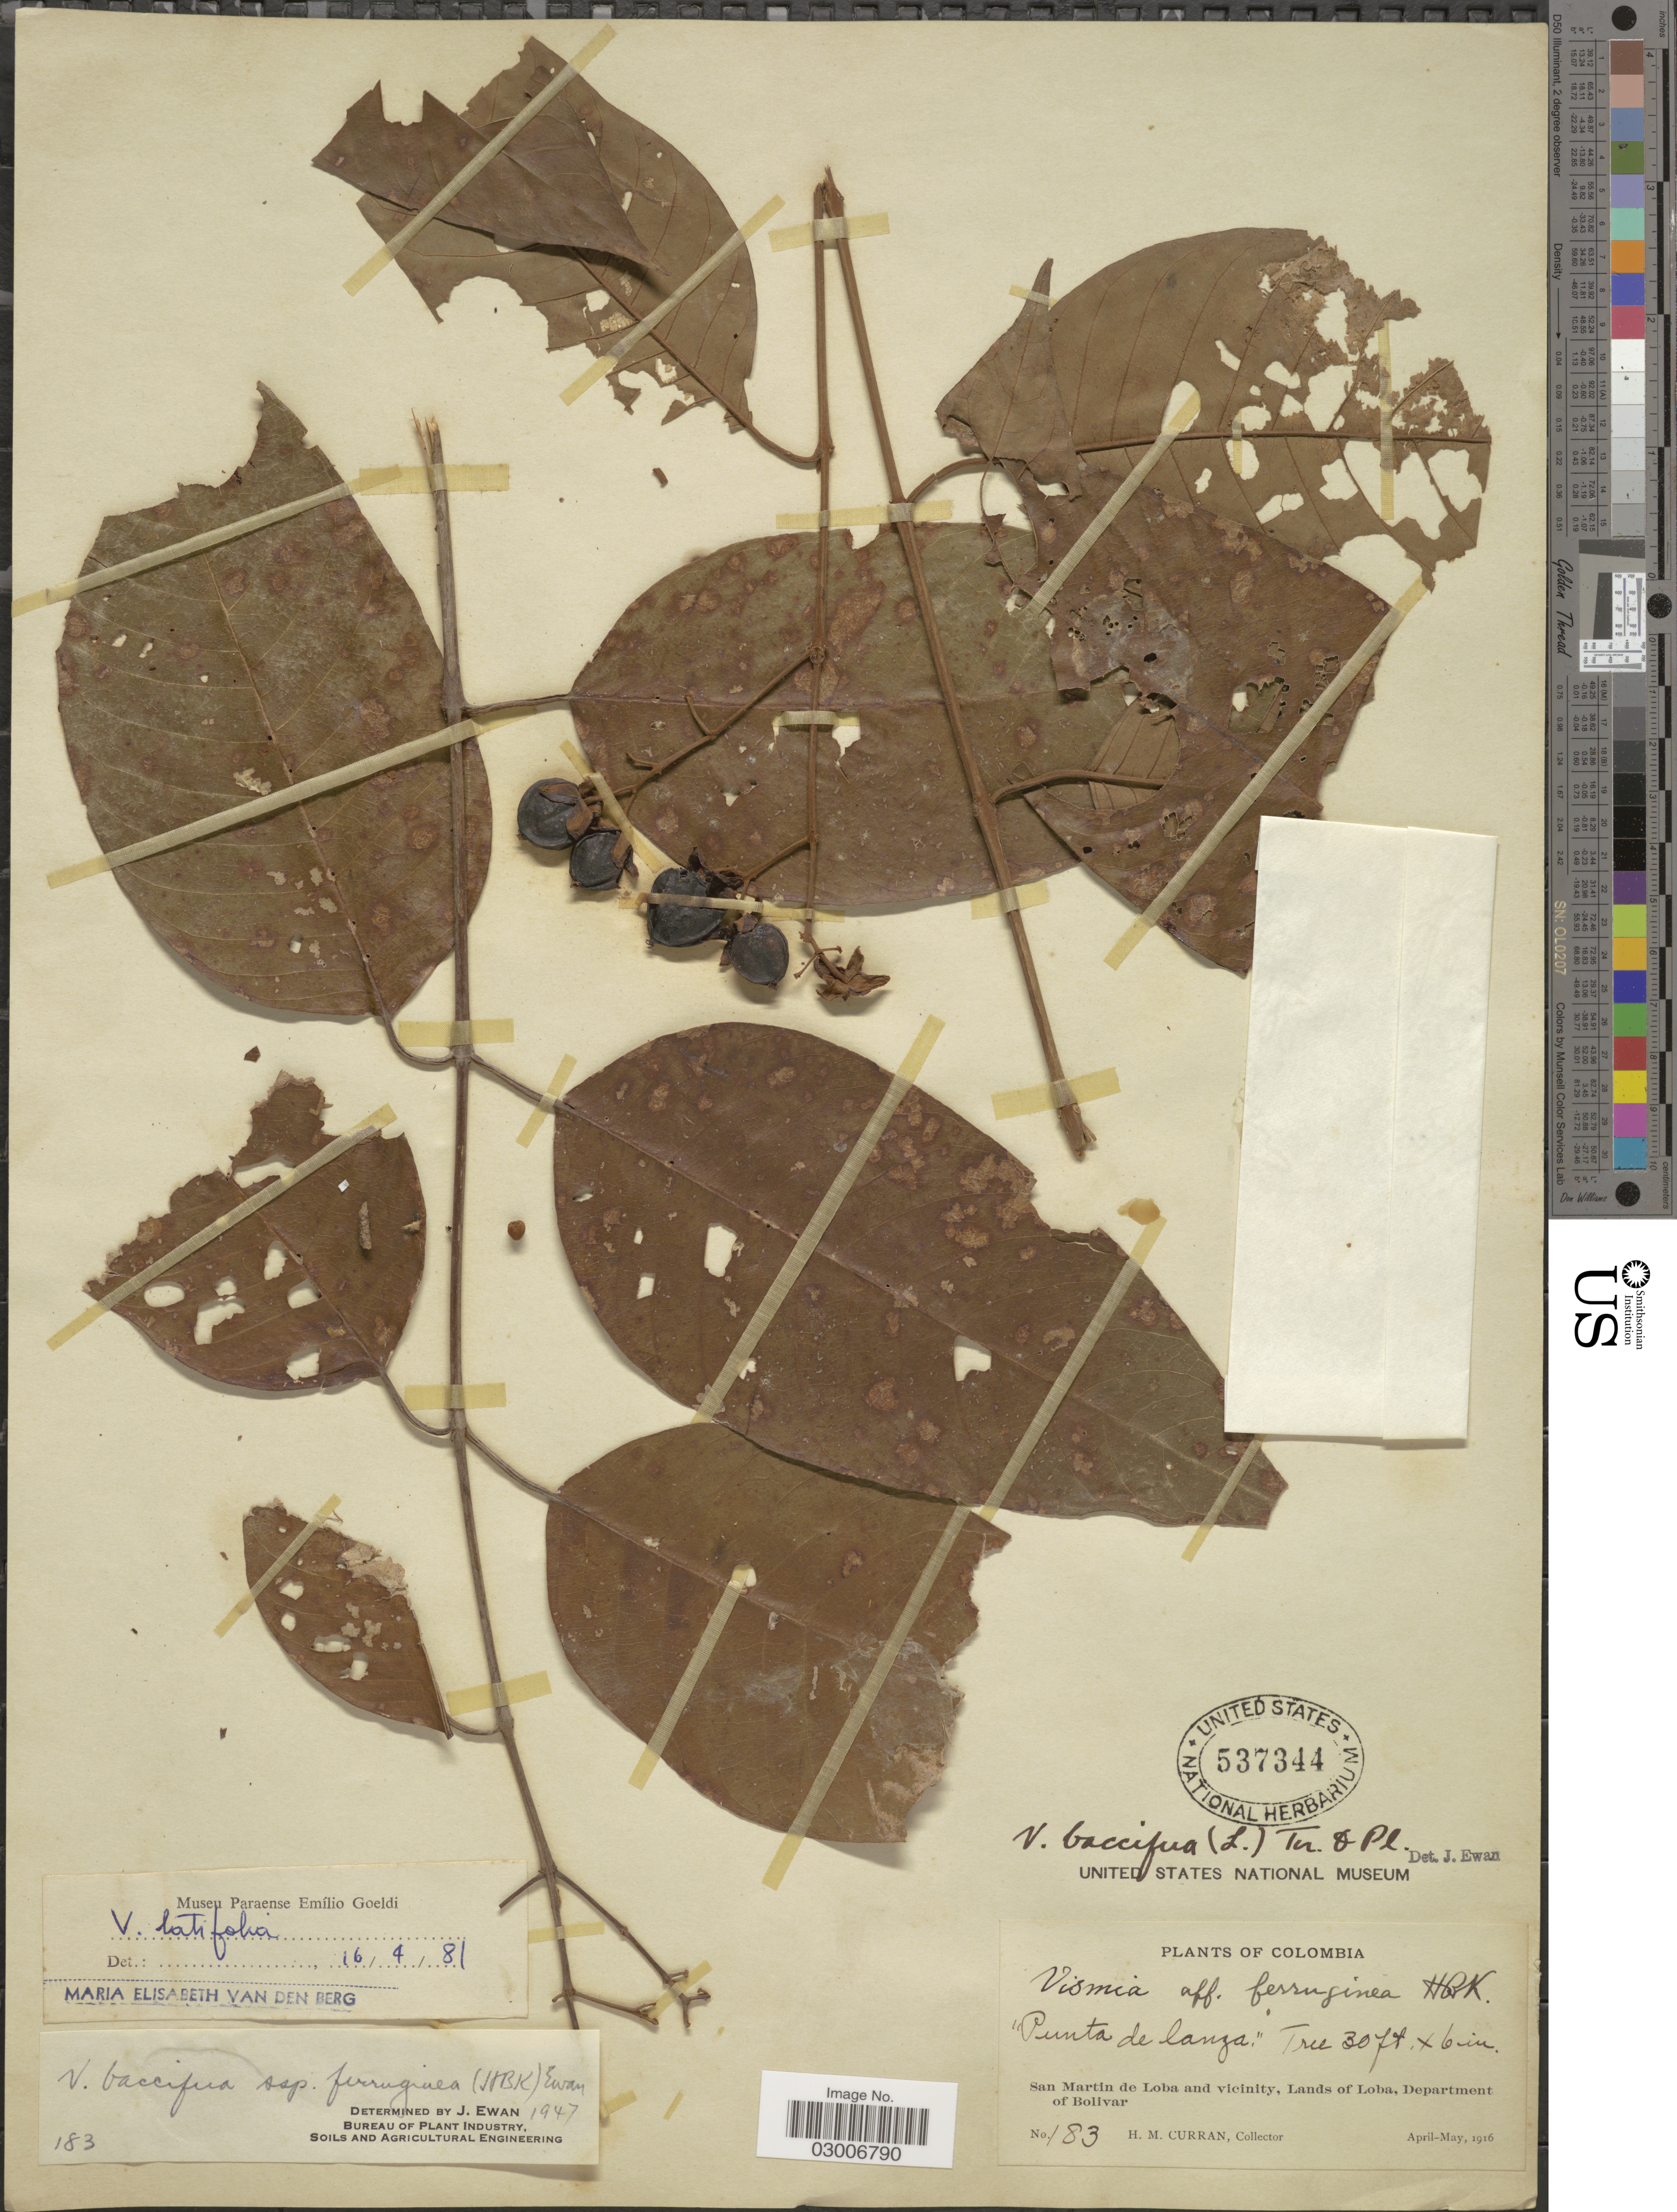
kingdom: Plantae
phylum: Tracheophyta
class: Magnoliopsida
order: Malpighiales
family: Hypericaceae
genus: Vismia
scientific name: Vismia latifolia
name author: (Aubl.) Choisy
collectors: H. M. Curran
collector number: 183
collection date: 1916-04/1916-05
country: Colombia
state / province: Bolívar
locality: San Martin de Loba and vicinity, Lands of Loba, Department of Bolivar.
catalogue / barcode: US 537344